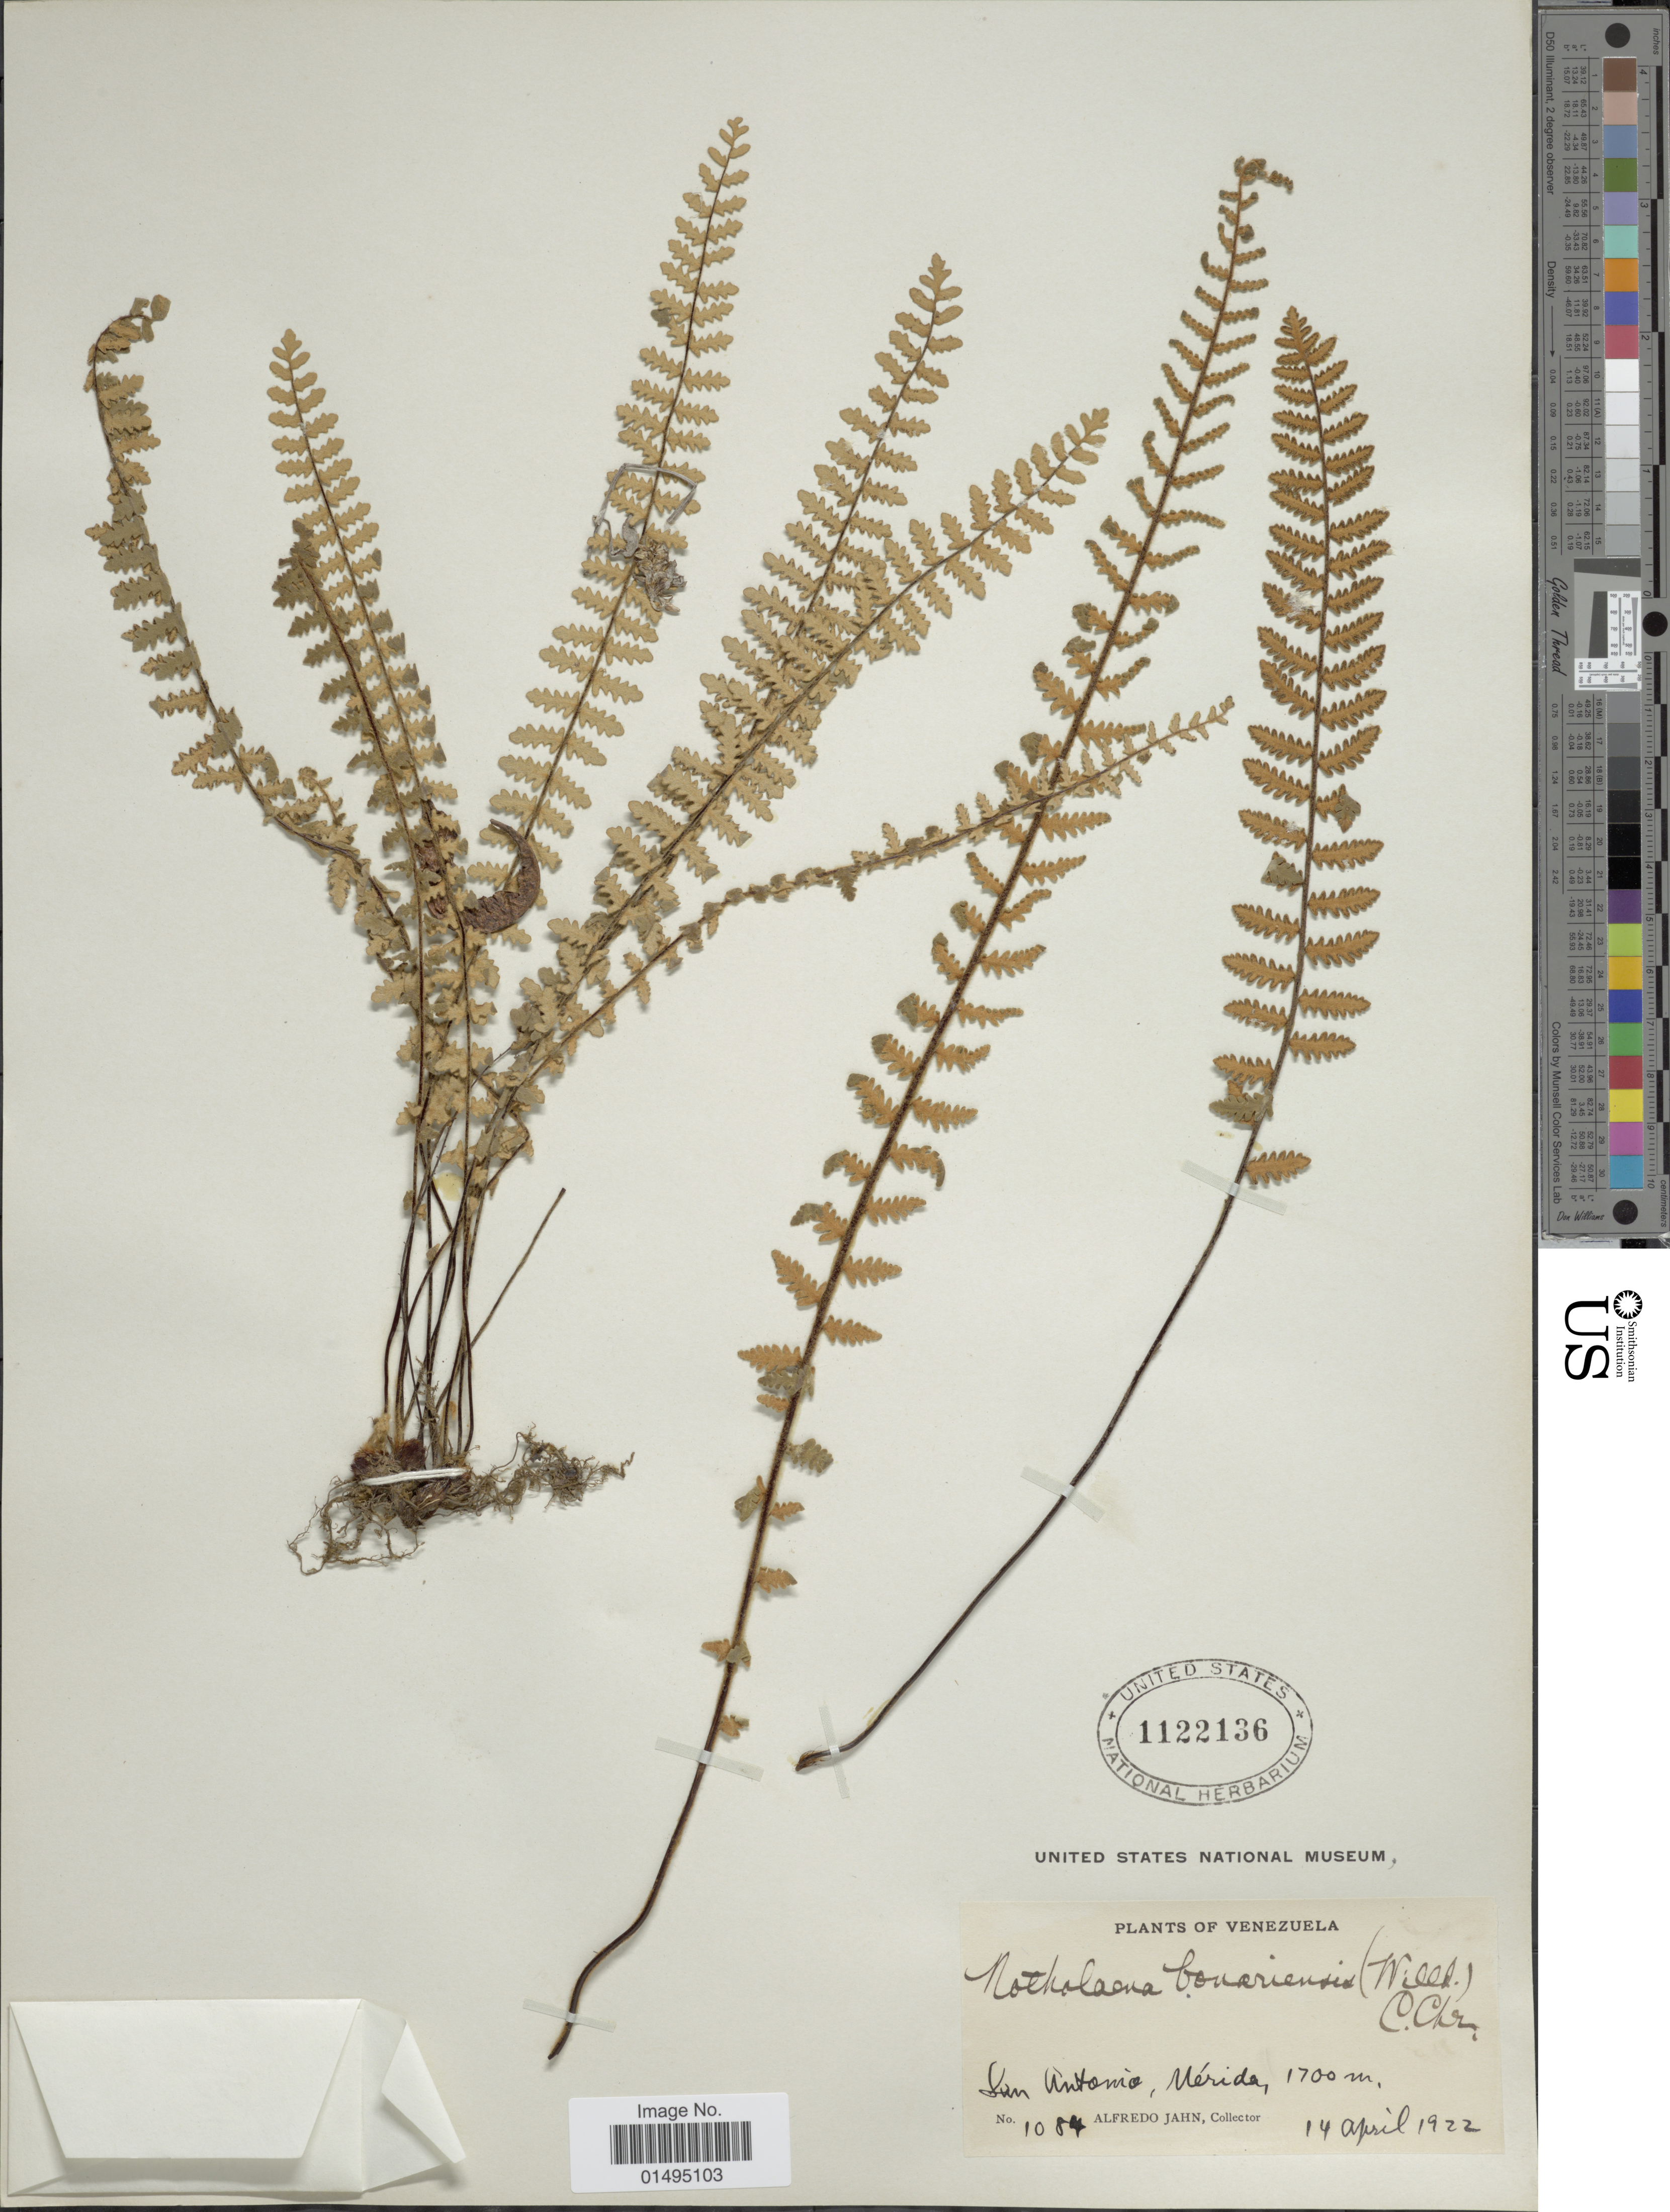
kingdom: Plantae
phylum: Tracheophyta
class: Polypodiopsida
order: Polypodiales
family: Pteridaceae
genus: Myriopteris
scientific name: Myriopteris aurea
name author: (Poir.) Grusz & Windham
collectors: A. Jahn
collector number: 1084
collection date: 1922-04-14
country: Venezuela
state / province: Mérida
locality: San Antonio, Merida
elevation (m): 1700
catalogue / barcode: US 1122136